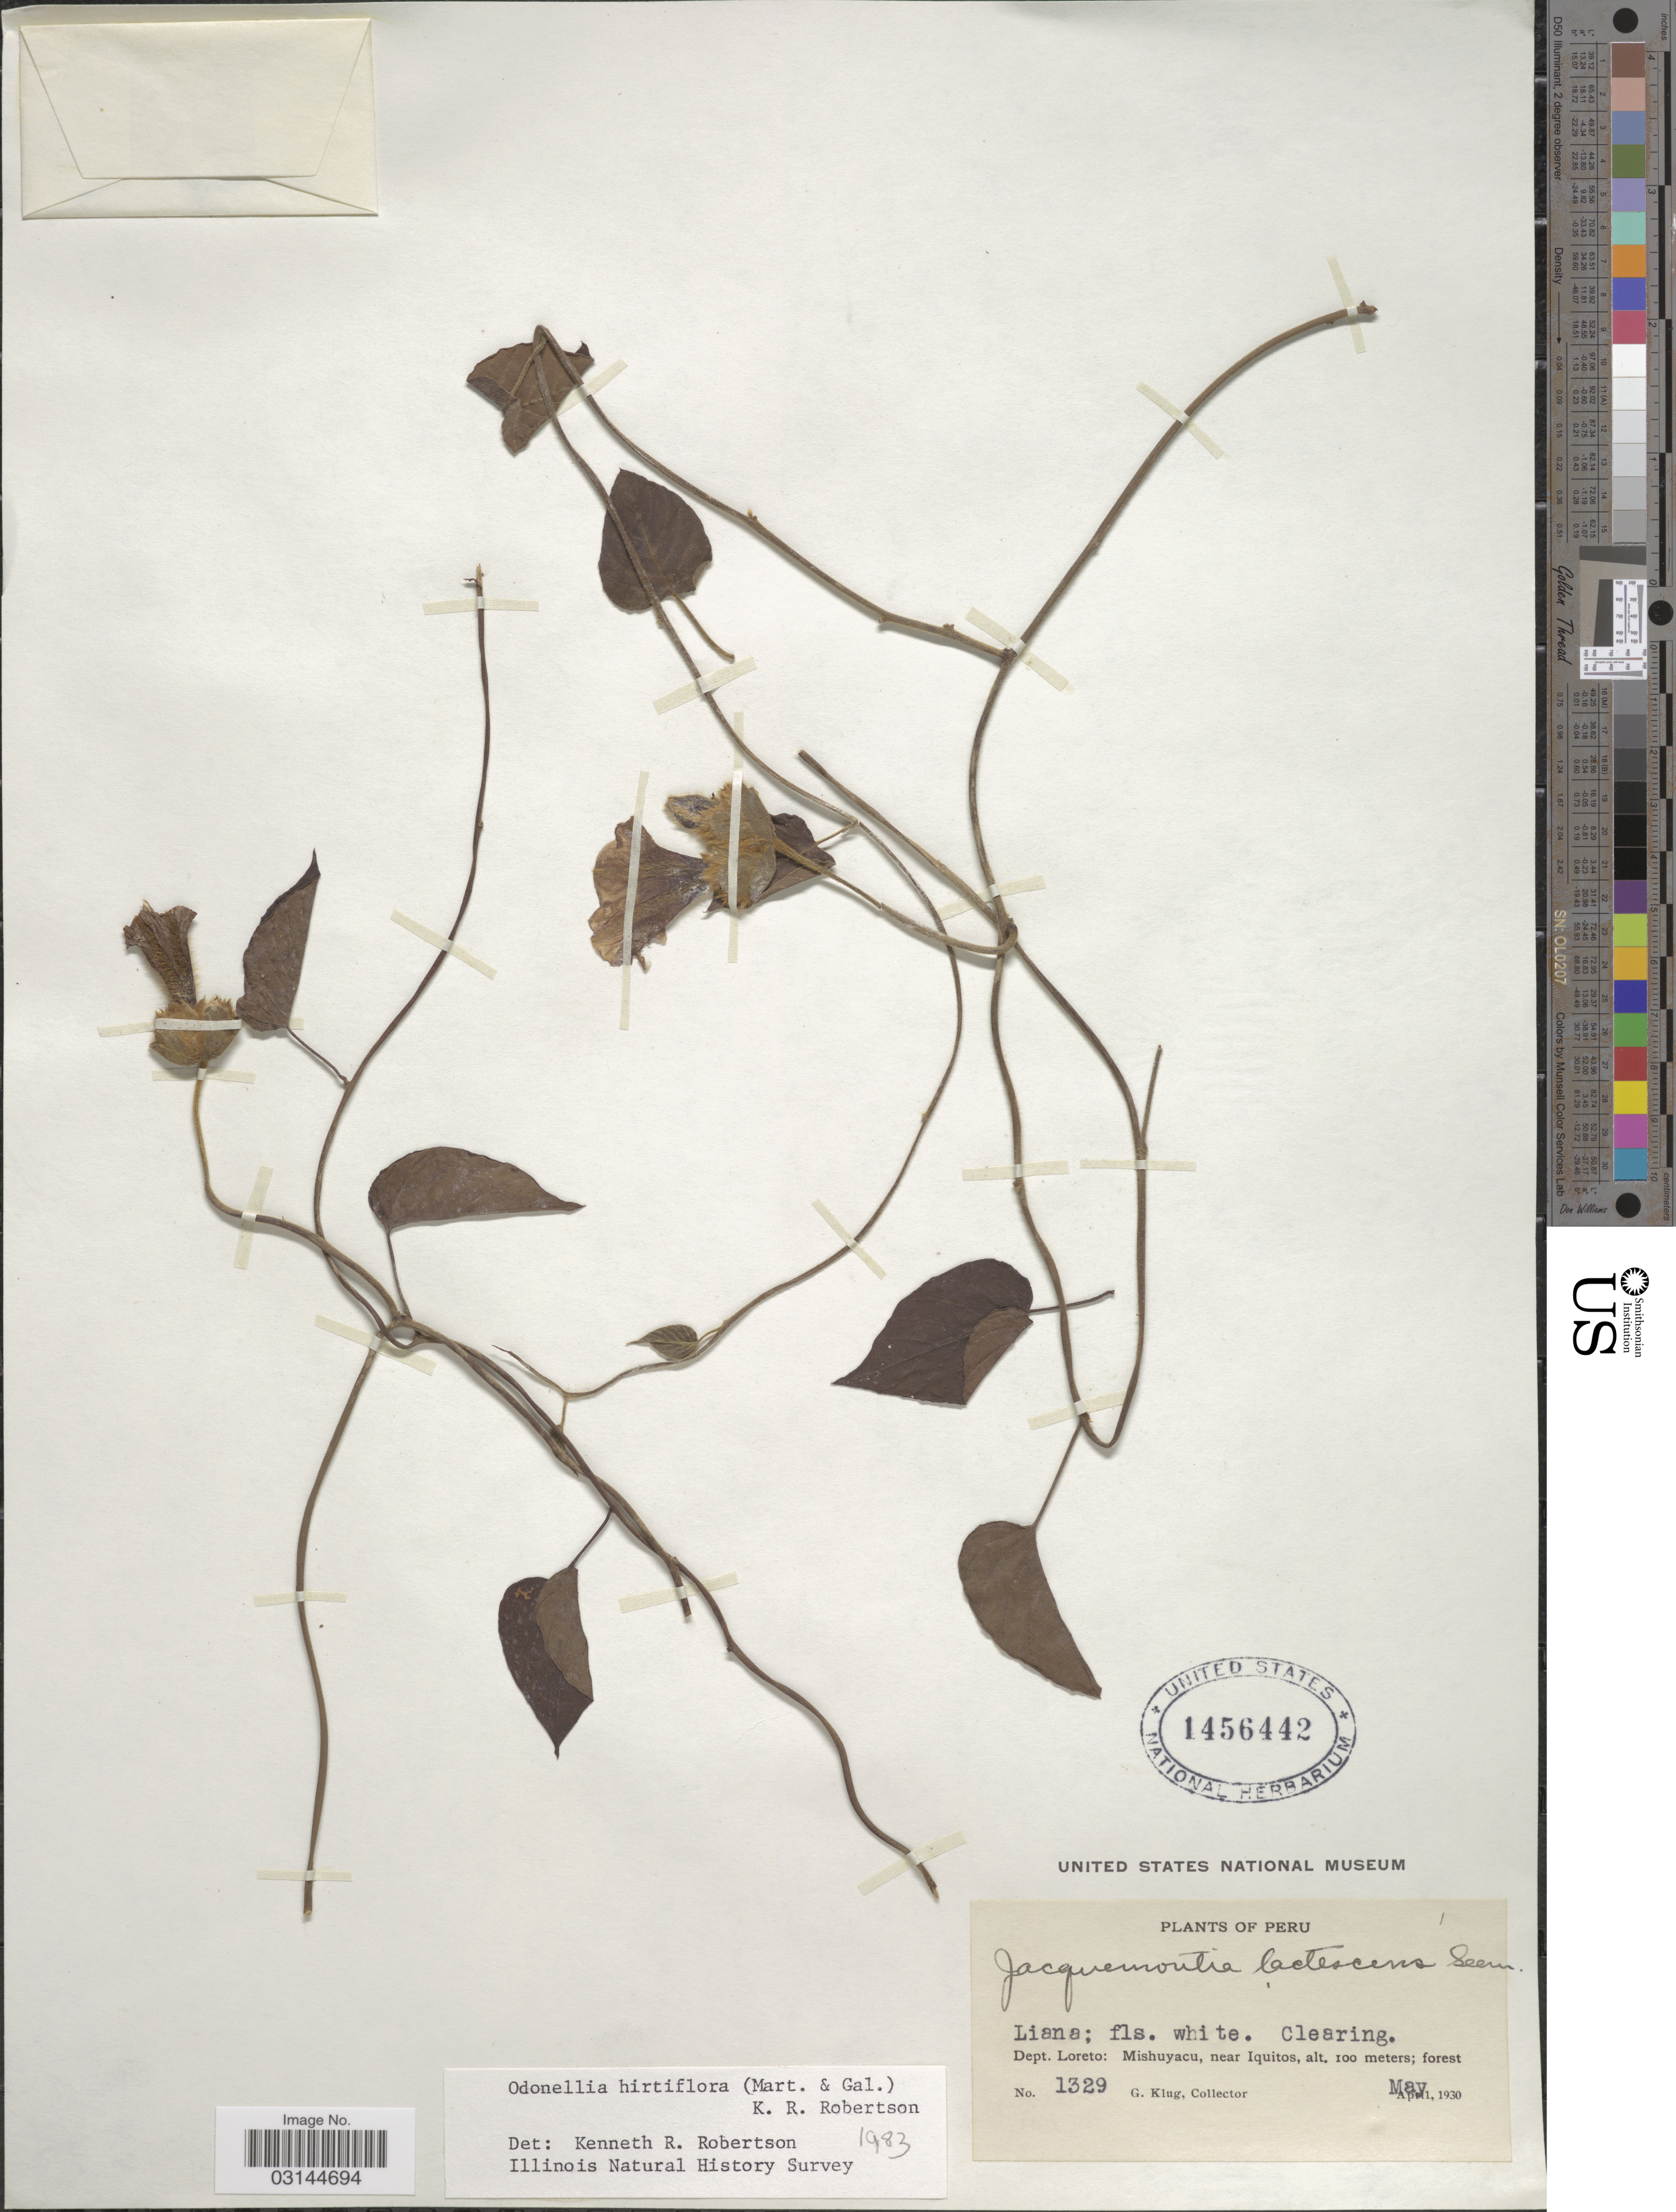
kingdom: Plantae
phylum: Tracheophyta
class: Magnoliopsida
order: Solanales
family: Convolvulaceae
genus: Odonellia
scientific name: Odonellia hirtiflora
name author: (M. Martens & Galeotti) K.R. Robertson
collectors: G. Klug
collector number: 1329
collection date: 1930-05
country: Peru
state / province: Loreto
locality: Dept. Loreto: Mishuyacu, near Iquitos.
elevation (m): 100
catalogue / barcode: US 1456442